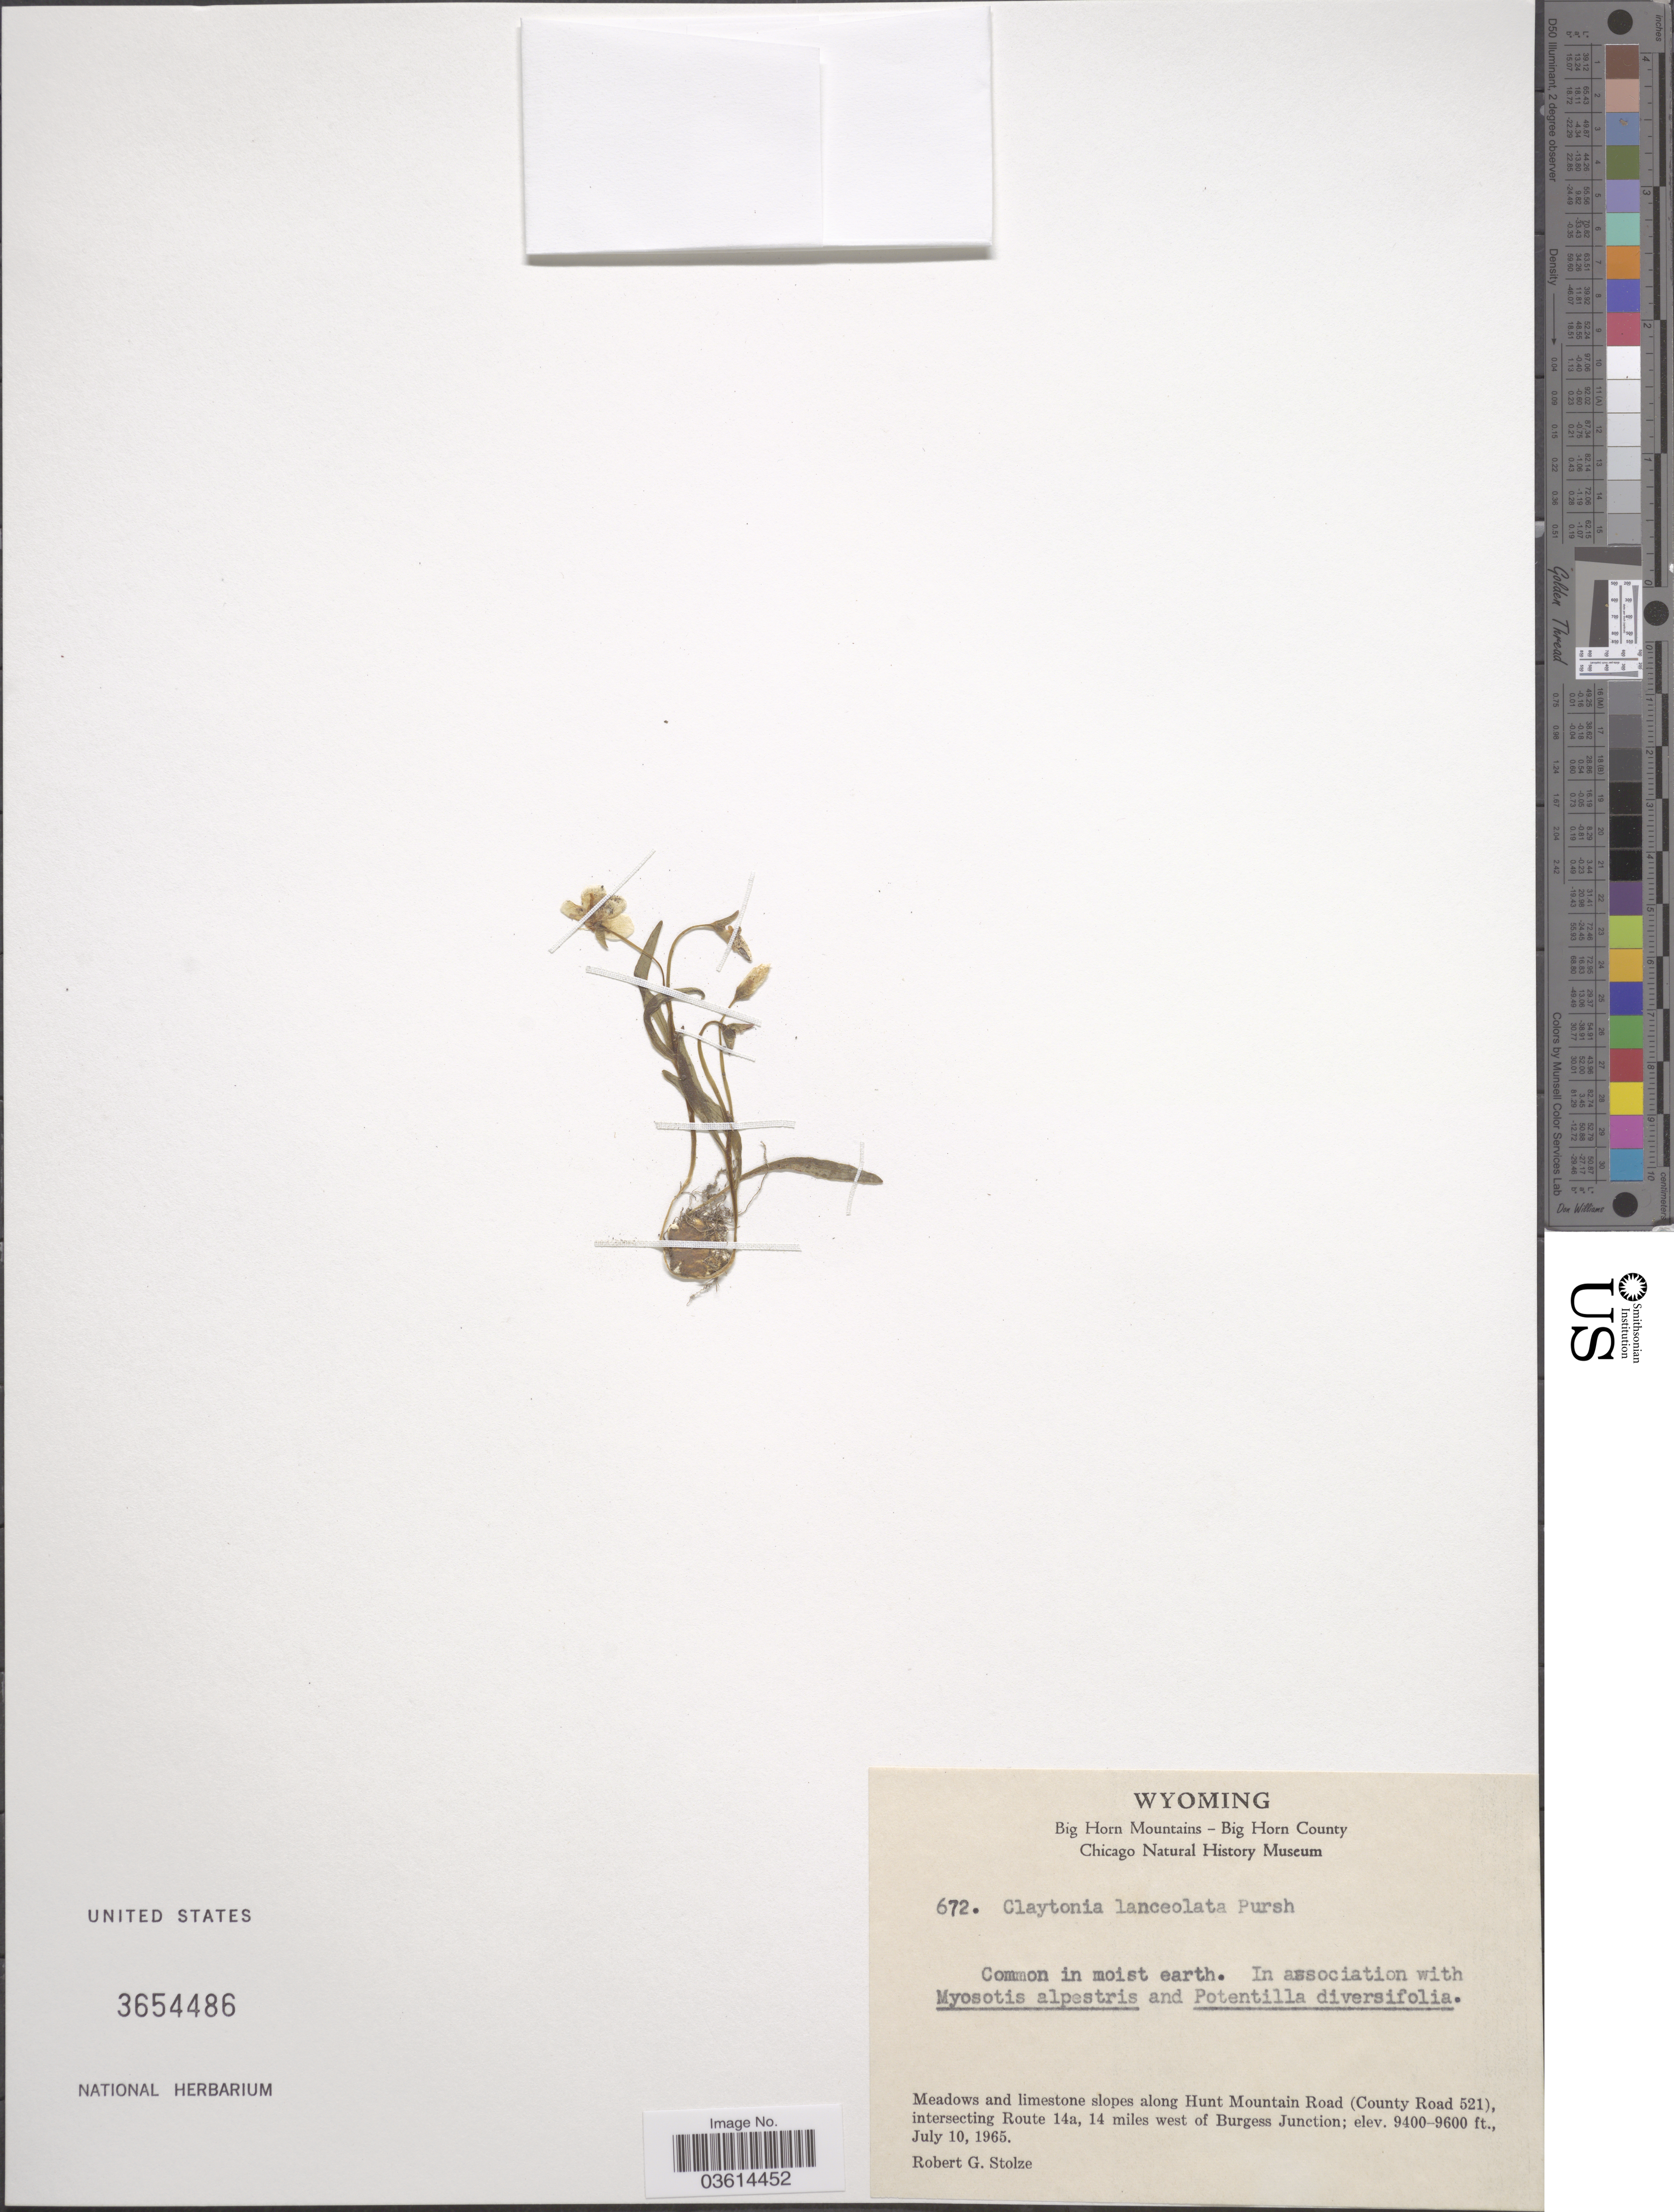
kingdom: Plantae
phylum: Tracheophyta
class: Magnoliopsida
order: Caryophyllales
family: Montiaceae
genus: Claytonia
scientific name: Claytonia lanceolata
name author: Pursh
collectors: R. G. Stolze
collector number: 672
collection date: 1965-07-10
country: United States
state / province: Wyoming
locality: Meadows and limestone slopes along Hunt Mountain Road (County Road 521) intersecting Route 14a, 14 miles west of Burgess Junction.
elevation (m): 2865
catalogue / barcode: US 3654486